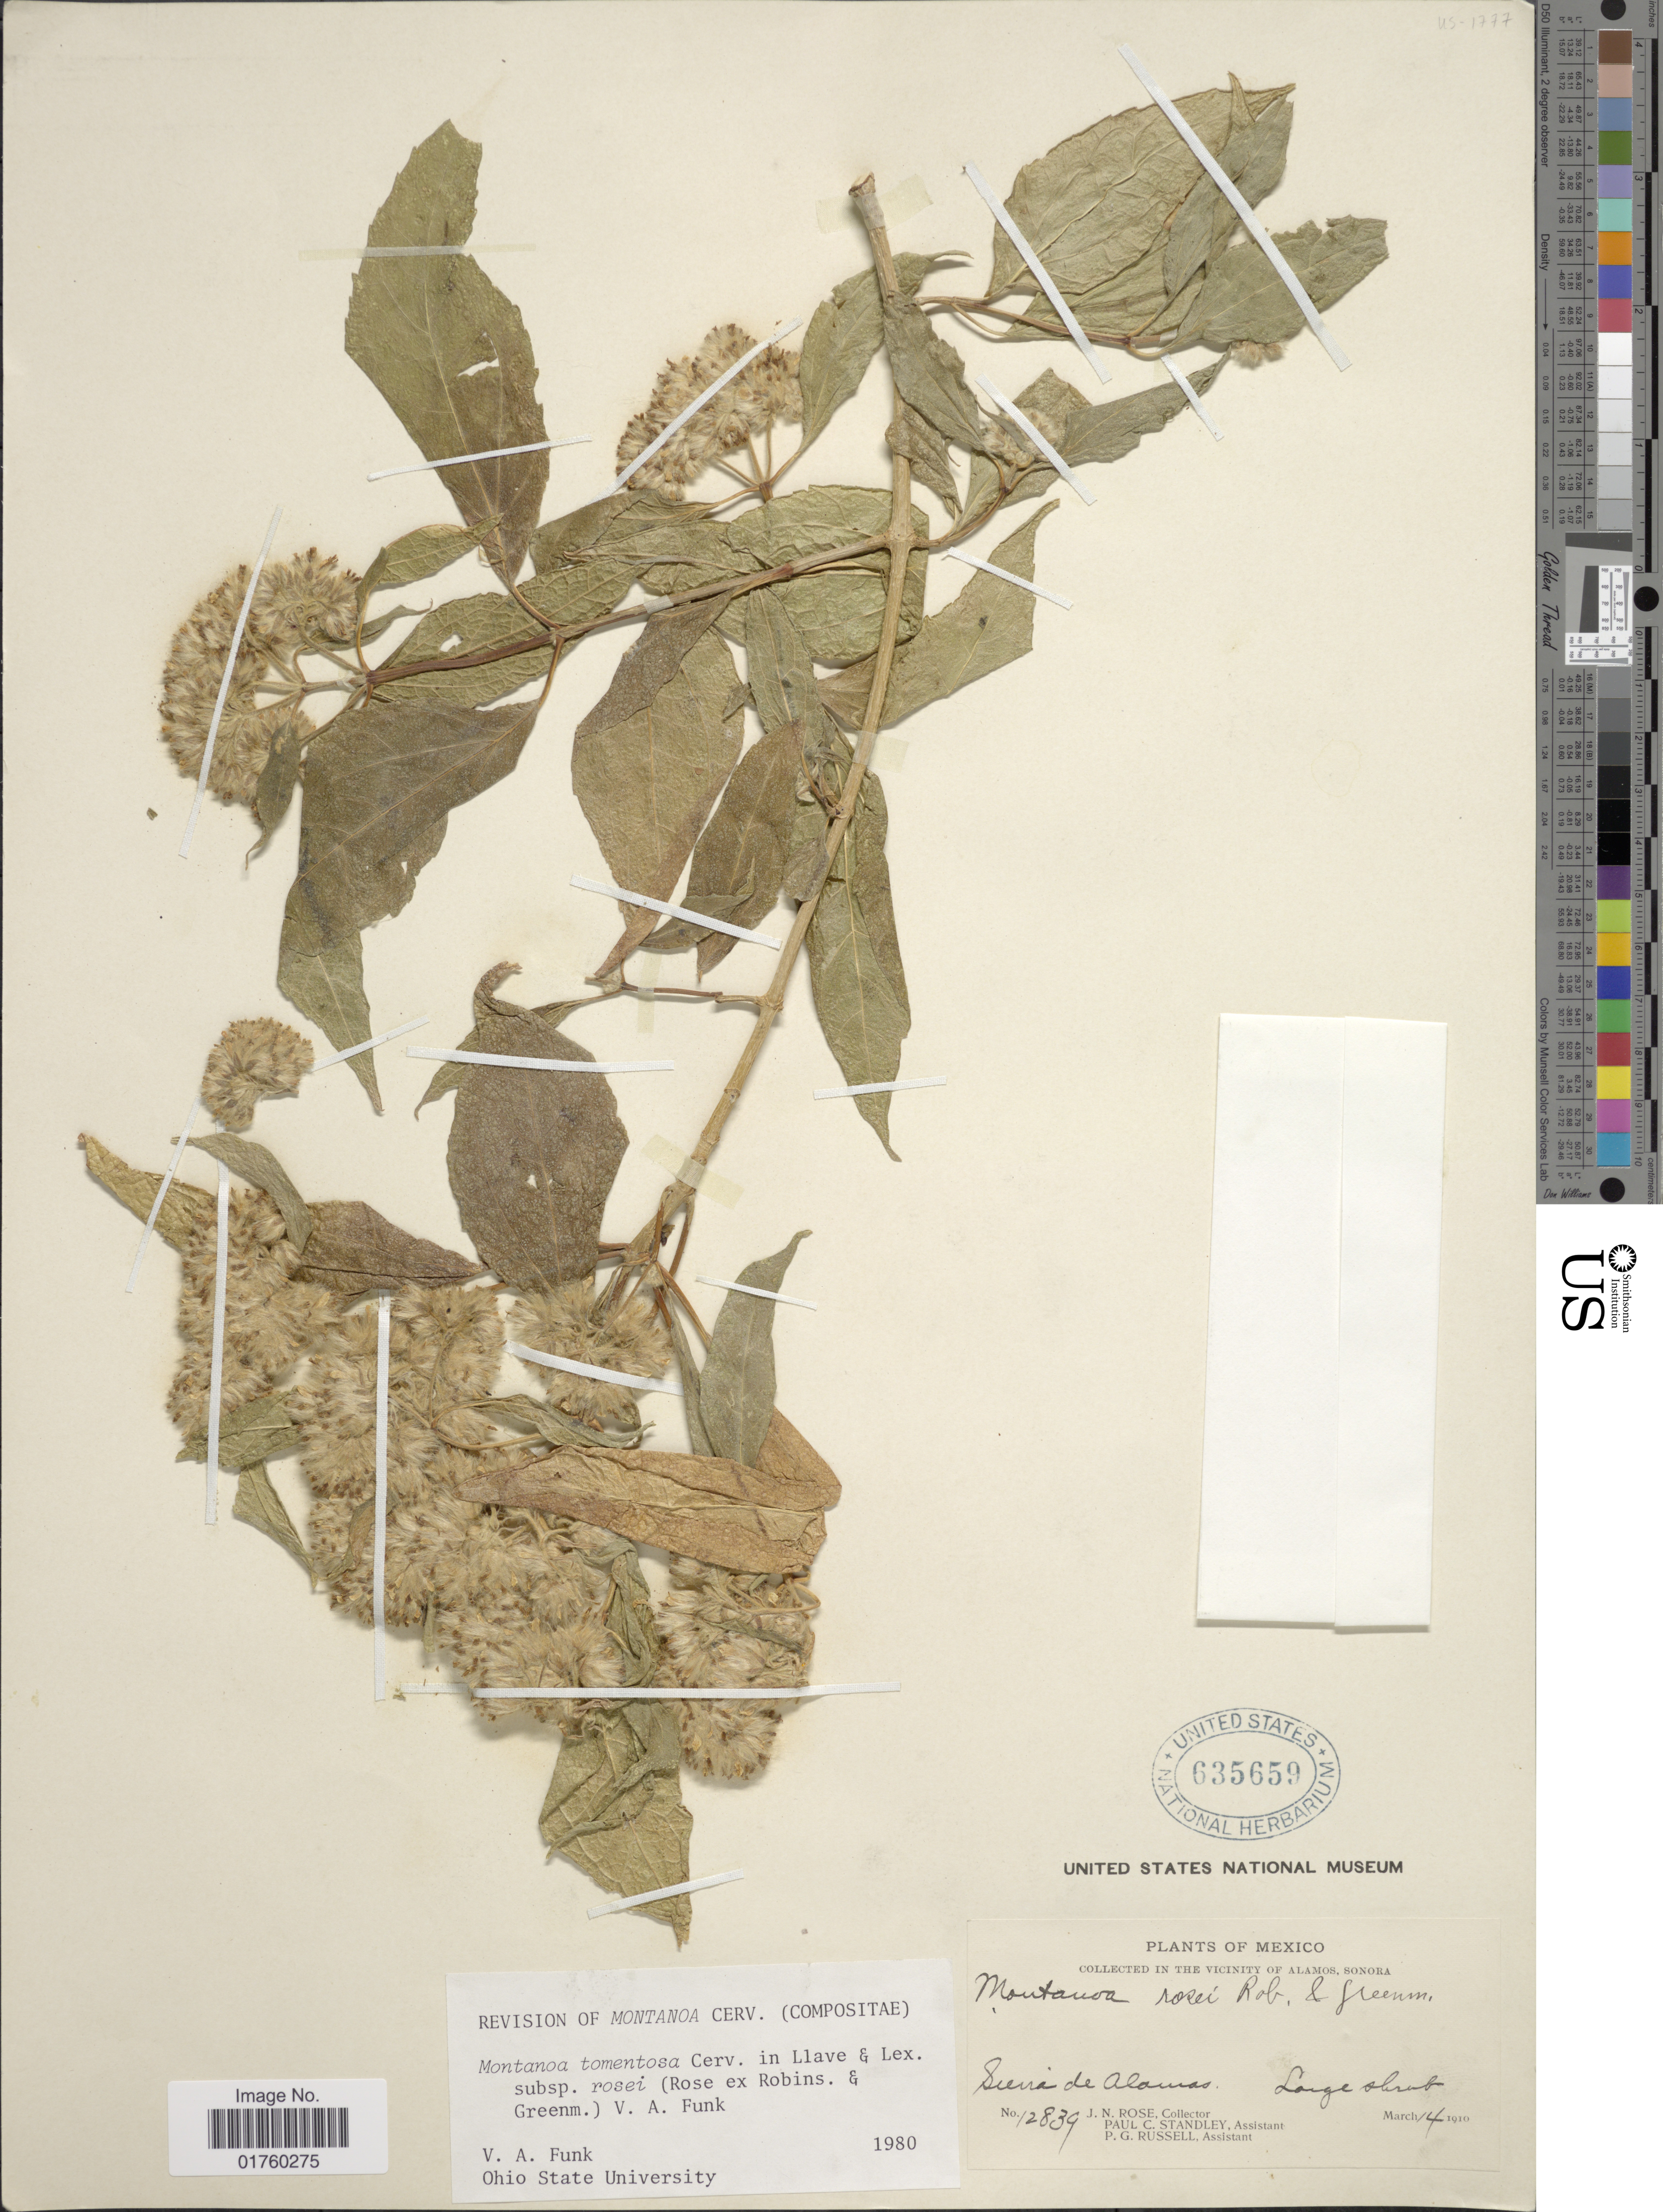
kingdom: Plantae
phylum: Tracheophyta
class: Magnoliopsida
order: Asterales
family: Asteraceae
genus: Montanoa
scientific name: Montanoa tomentosa subsp. rosei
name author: Cerv.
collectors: J. N. Rose, P. C. Standley & P. G. Russell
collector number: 12839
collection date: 1910-03-04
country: Mexico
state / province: Sonora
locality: In the vicinity of Alamos, Sierra de Alamos.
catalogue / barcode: US 635659